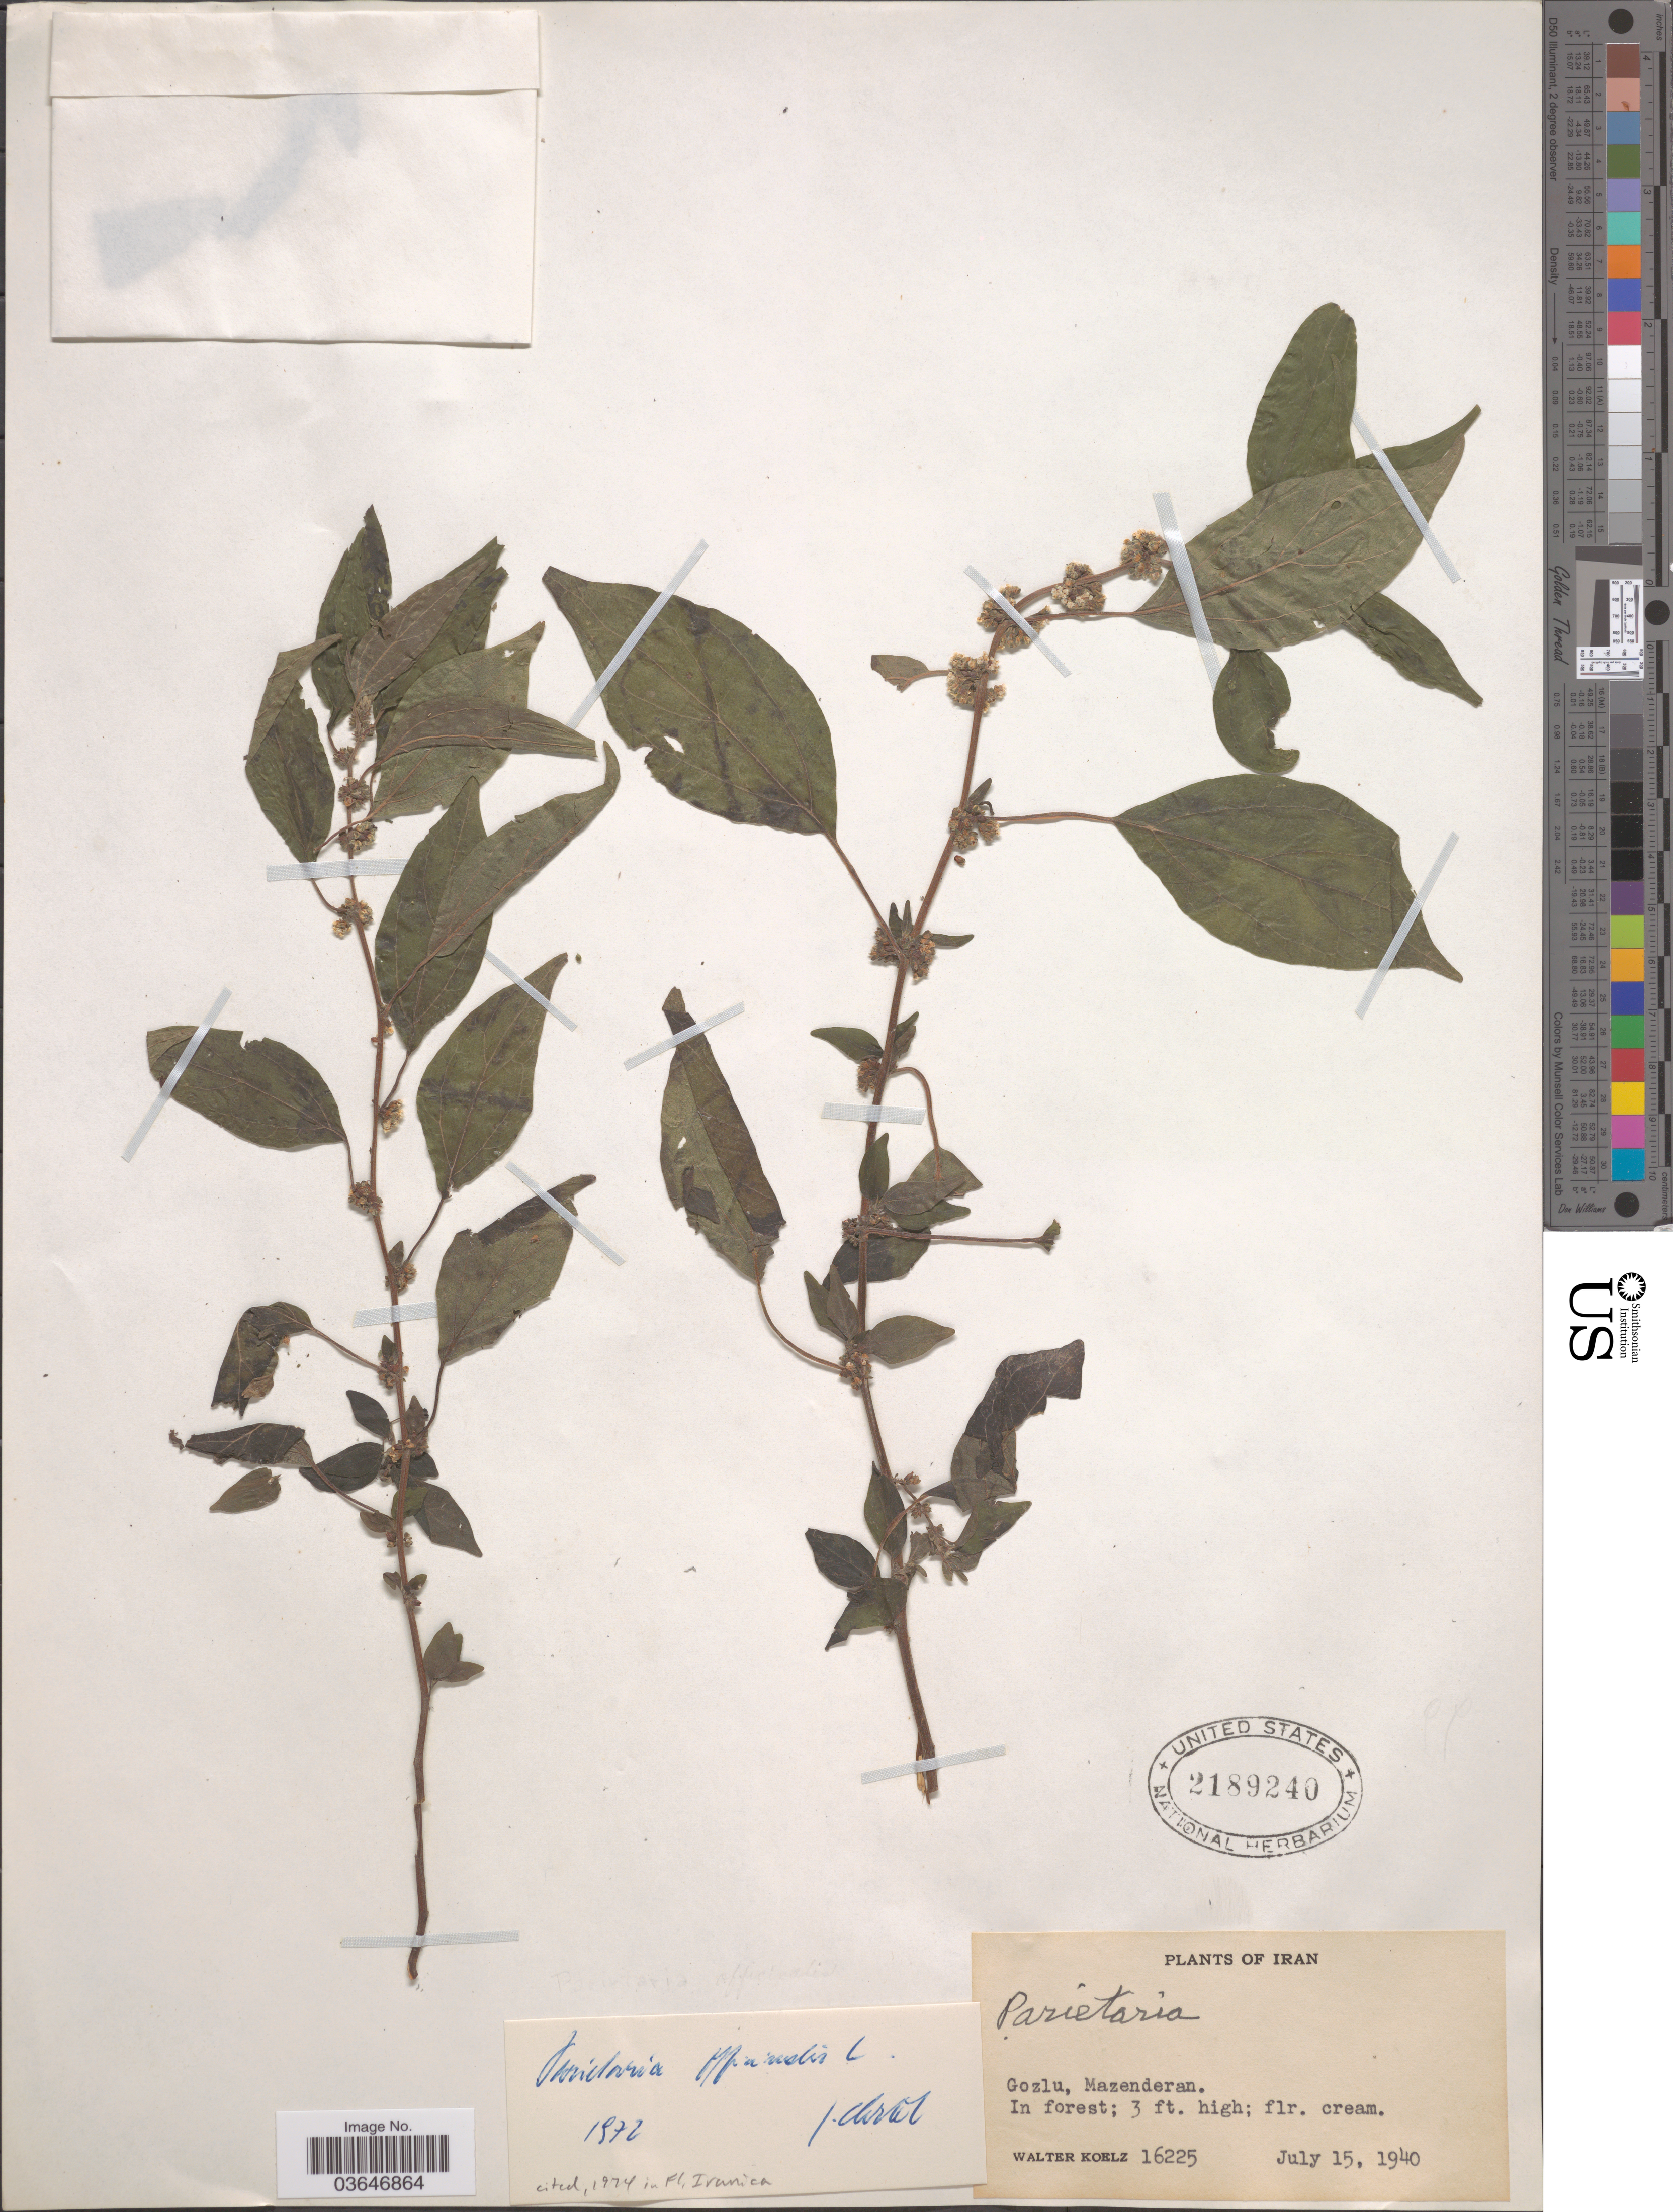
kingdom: Plantae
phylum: Tracheophyta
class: Magnoliopsida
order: Rosales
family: Urticaceae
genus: Parietaria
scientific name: Parietaria officinalis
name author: L.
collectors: W. N. Koelz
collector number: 16225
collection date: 1940-07-15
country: Iran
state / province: Mazandaran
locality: Gozlu.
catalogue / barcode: US 2189240